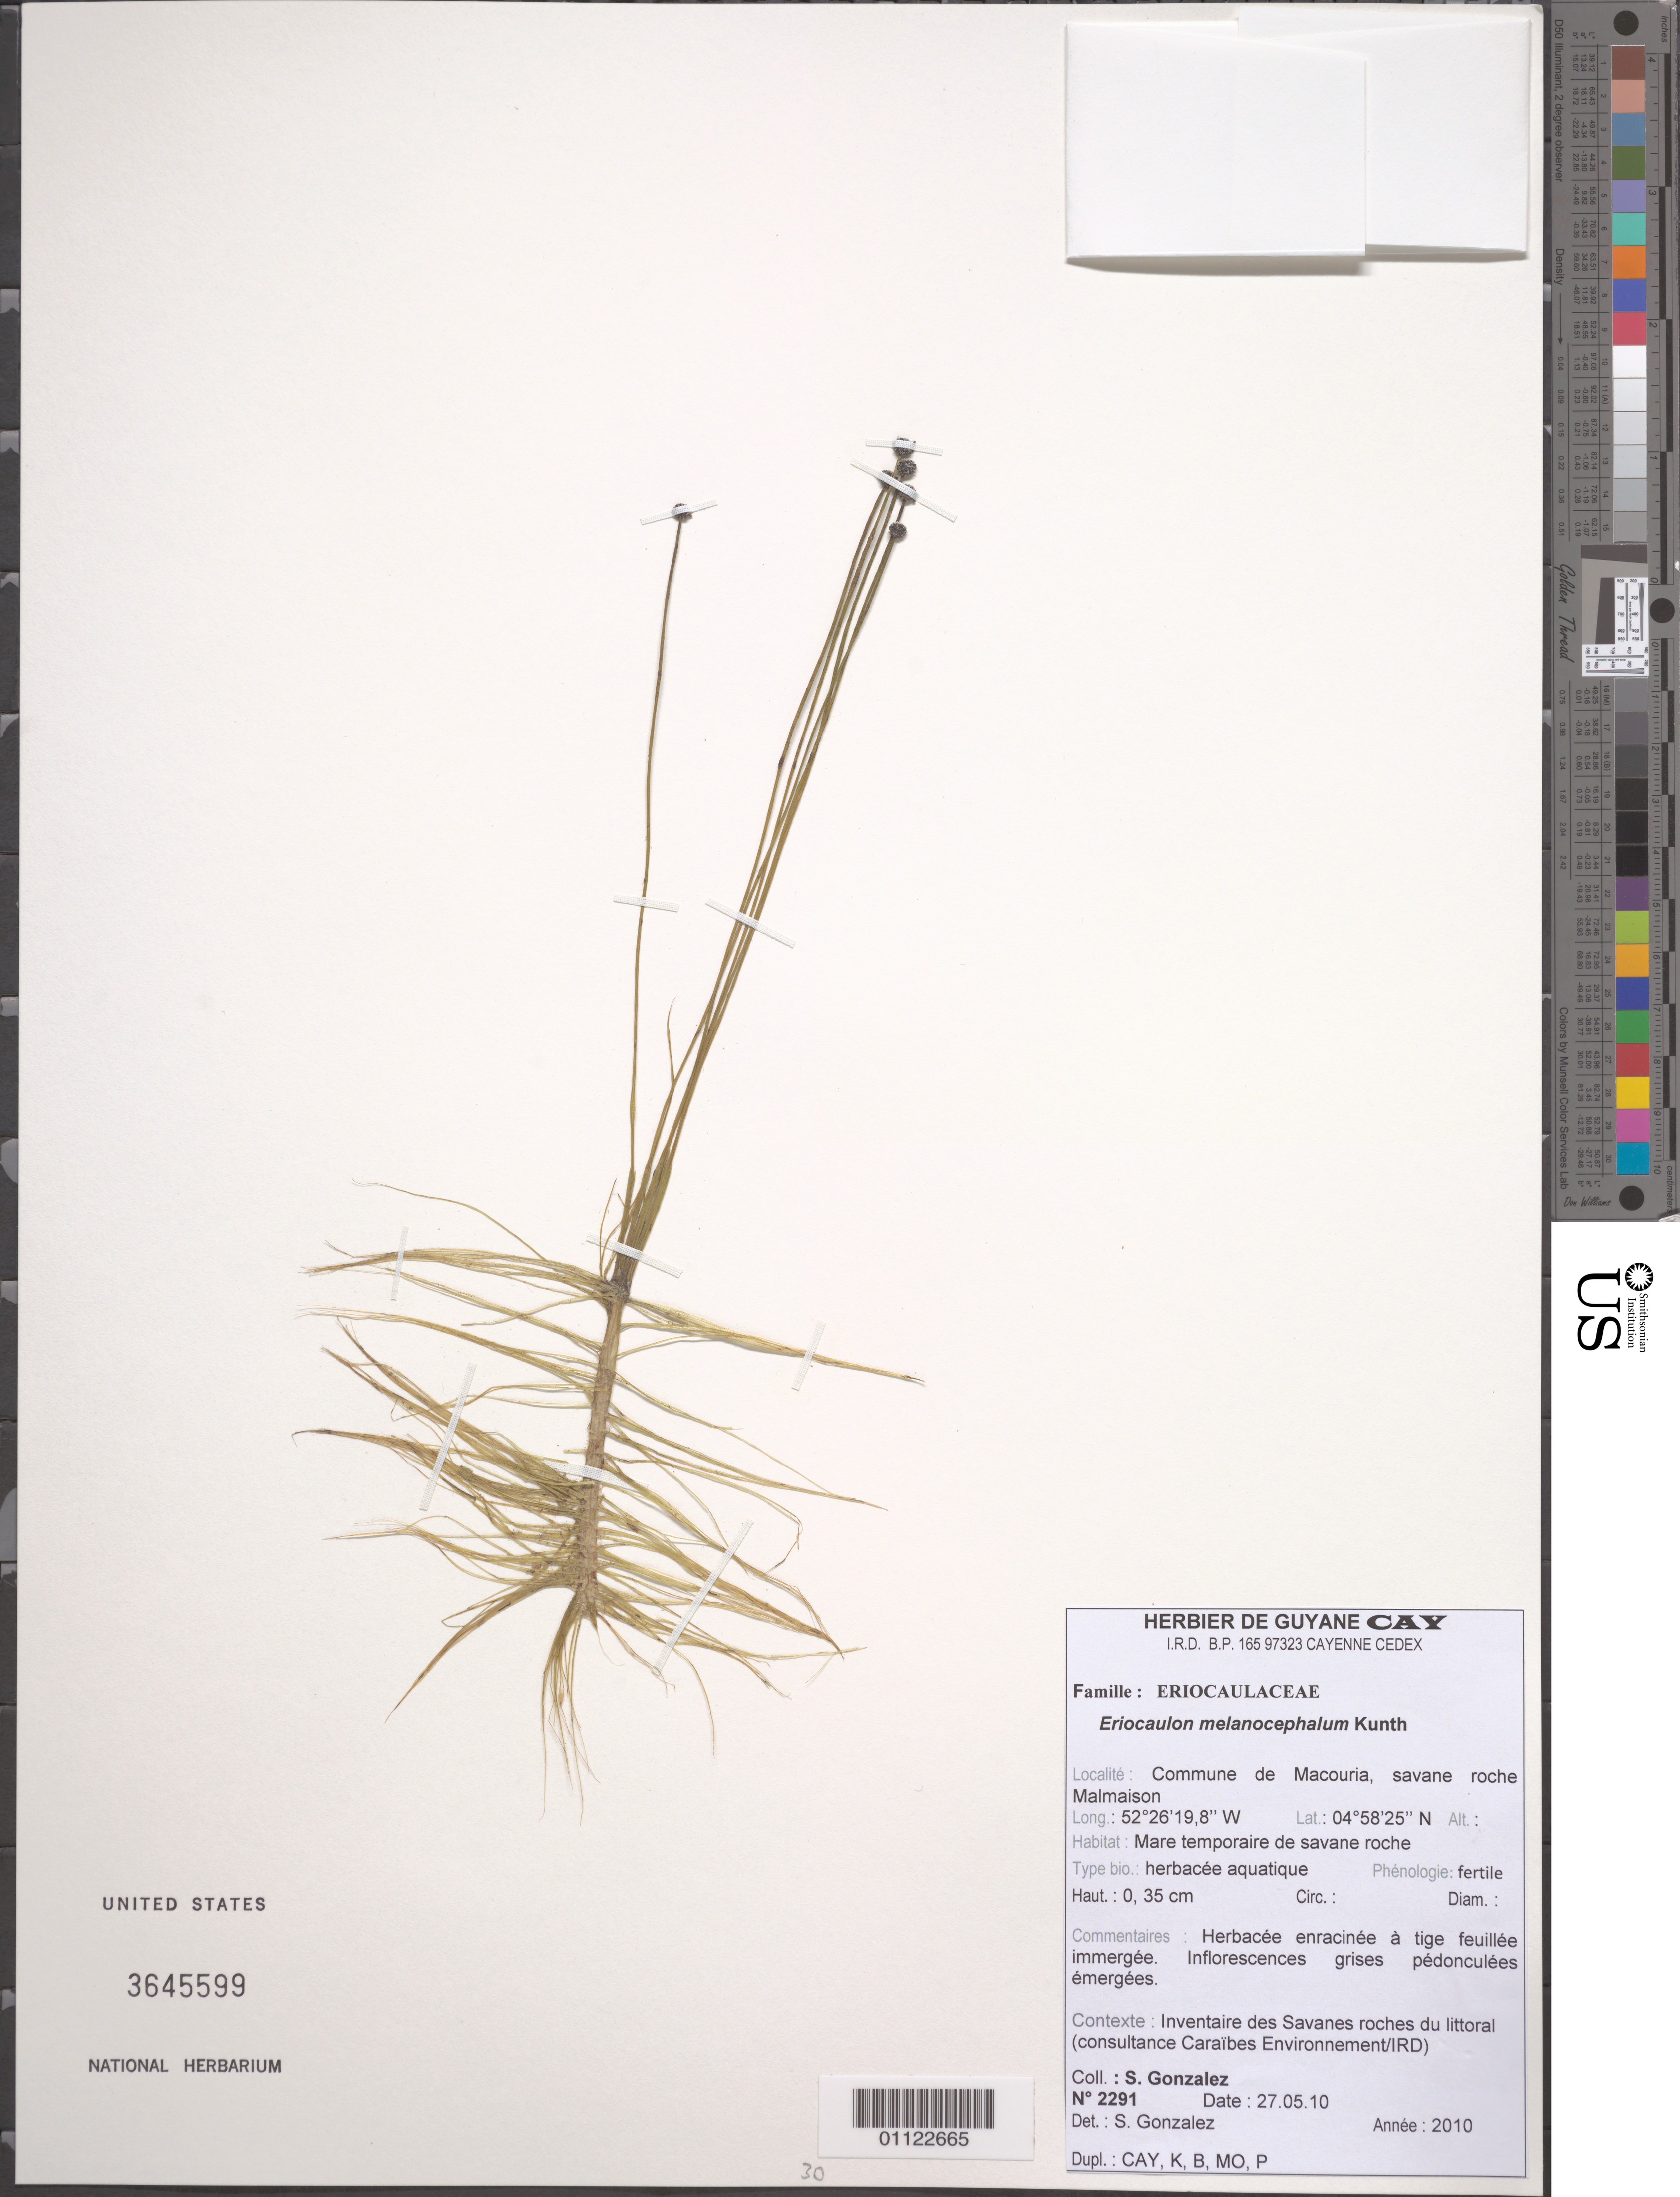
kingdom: Plantae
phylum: Tracheophyta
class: Liliopsida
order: Poales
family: Eriocaulaceae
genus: Eriocaulon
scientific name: Eriocaulon melanocephalum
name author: Kunth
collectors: S. Gonzalez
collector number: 2291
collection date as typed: Transcribed d/m/y: 27/5/10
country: French Guiana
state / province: Cayenne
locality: Commune de Macouria, savane roche Malmaison.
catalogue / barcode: US 3645599